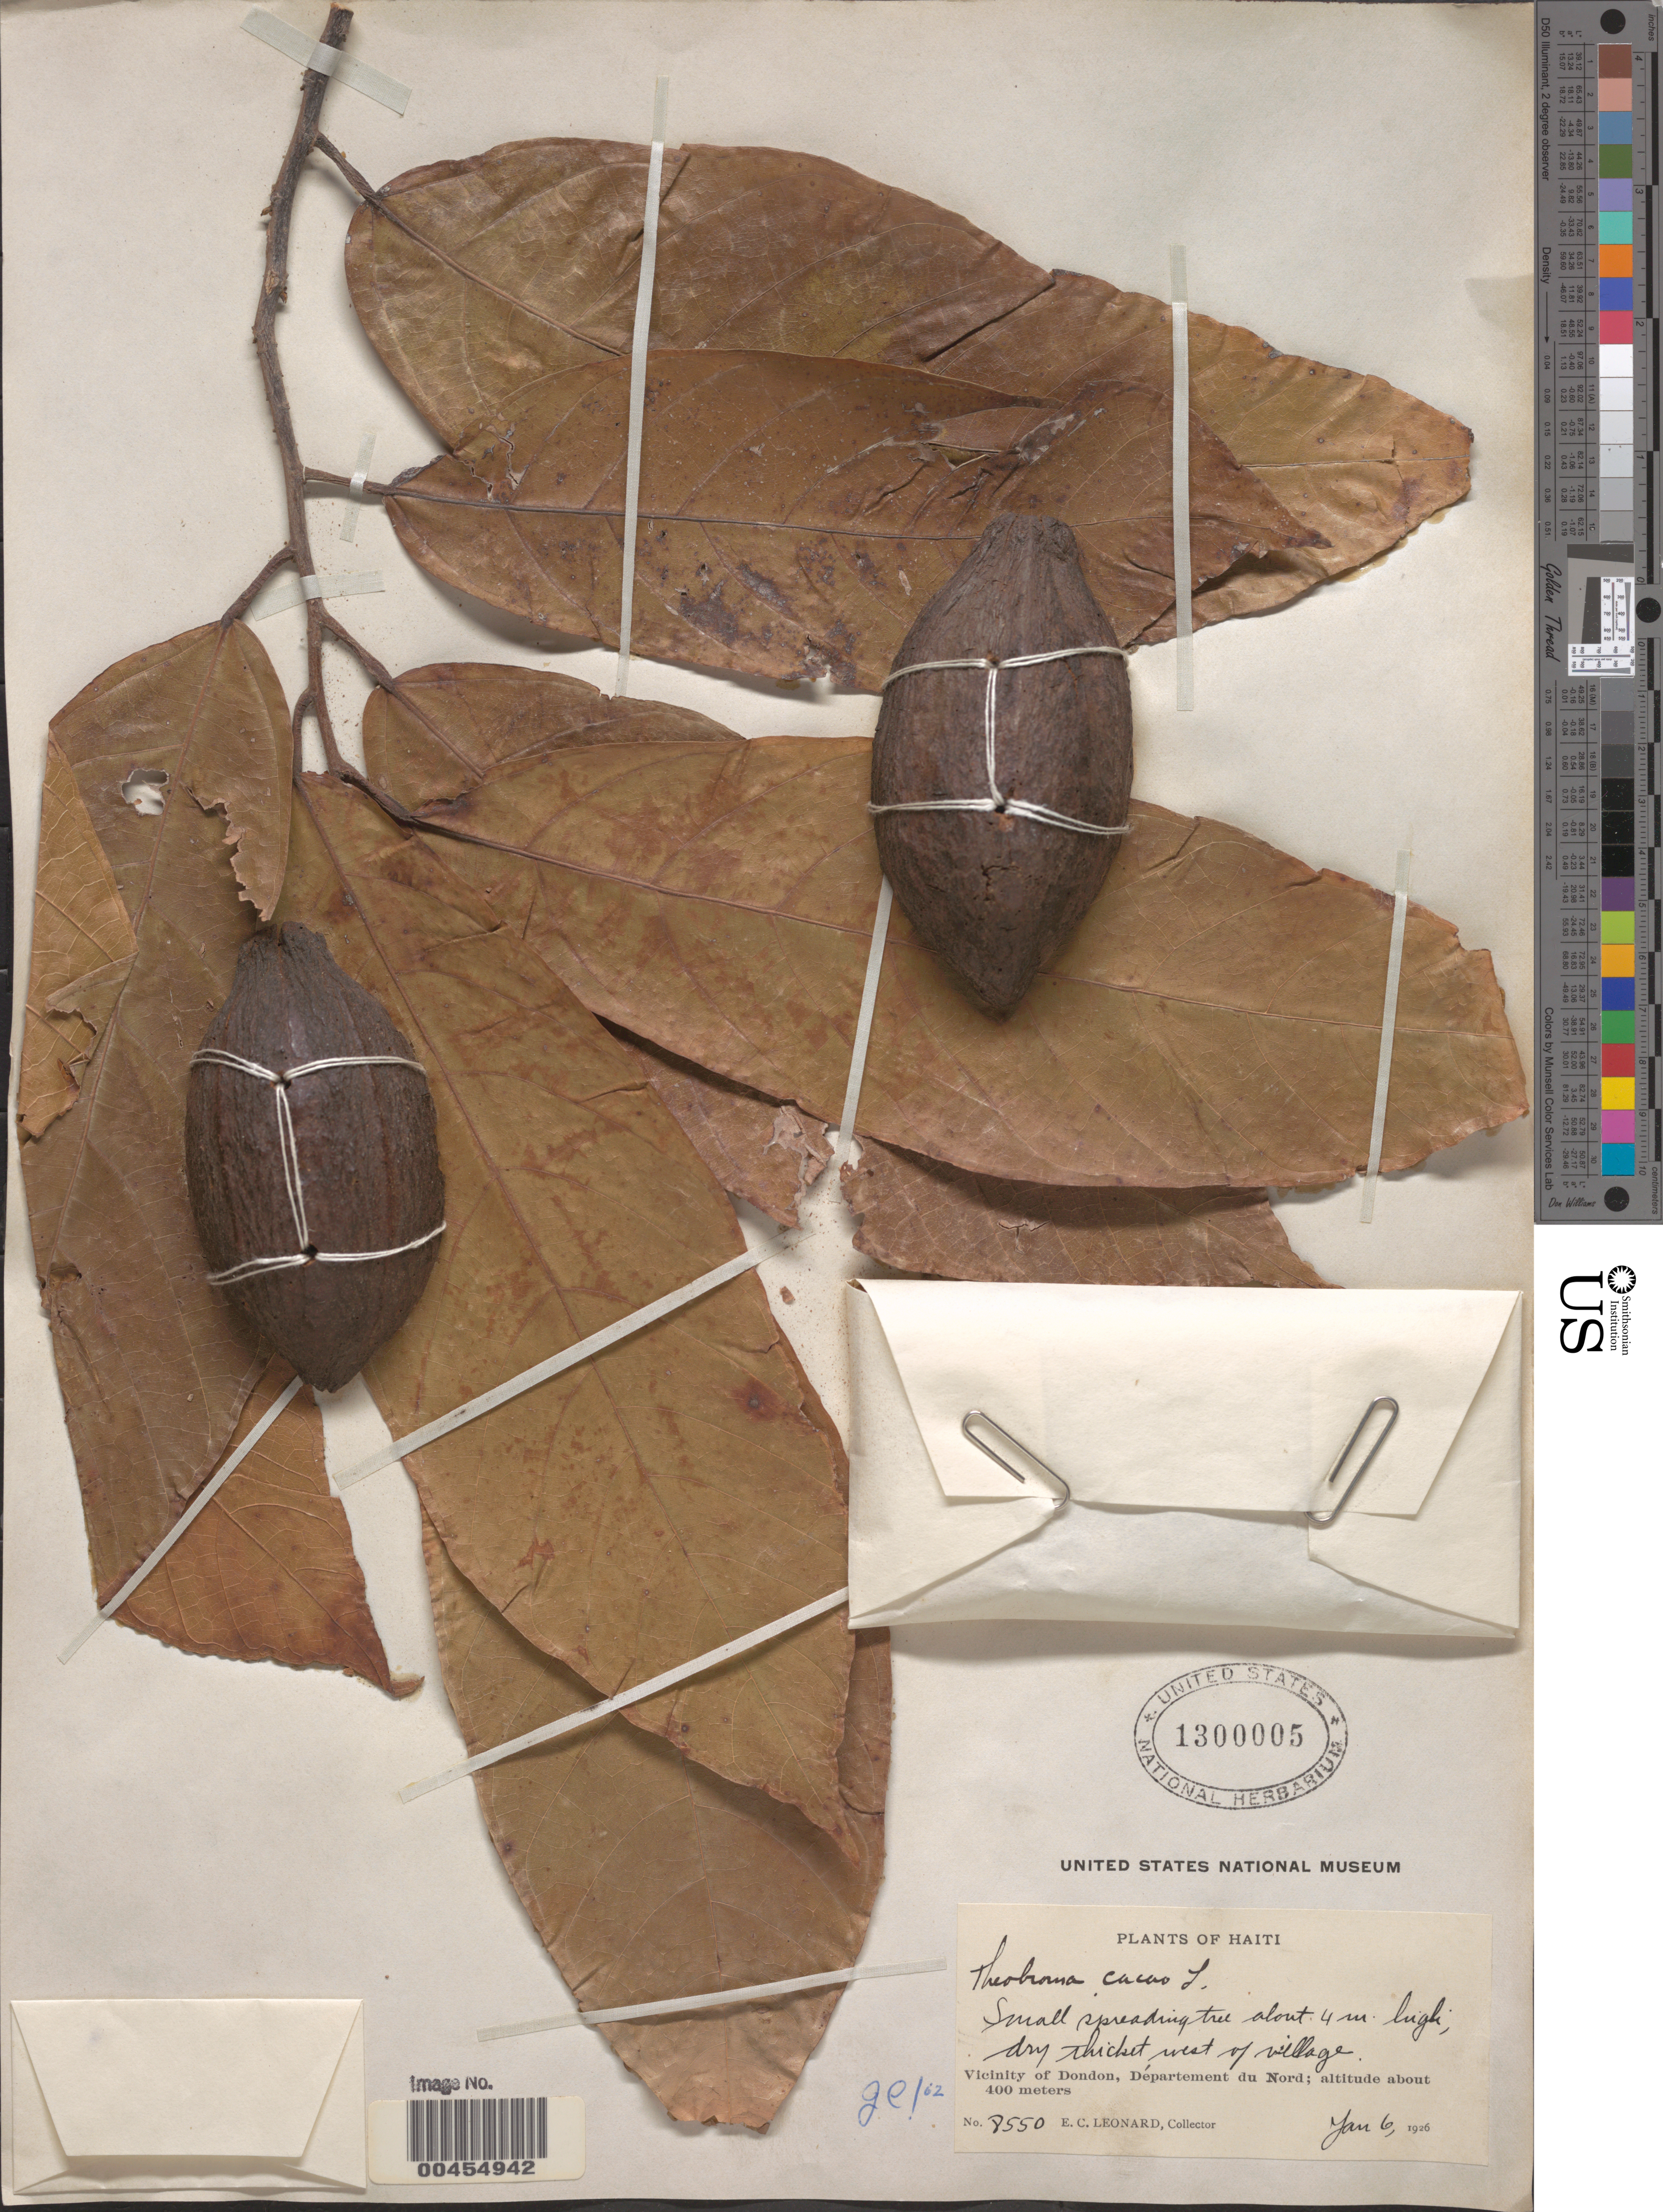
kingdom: Plantae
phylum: Tracheophyta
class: Magnoliopsida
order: Malvales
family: Malvaceae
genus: Theobroma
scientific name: Theobroma cacao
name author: L.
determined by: Cuatrecasas, J.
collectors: E. C. Leonard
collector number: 8550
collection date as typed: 06 Jan 1926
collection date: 1926-01-06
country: Haiti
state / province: Nord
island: Hispaniola Island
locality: Dondon; W of village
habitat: Dry thicket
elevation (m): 400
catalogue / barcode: US 1300005